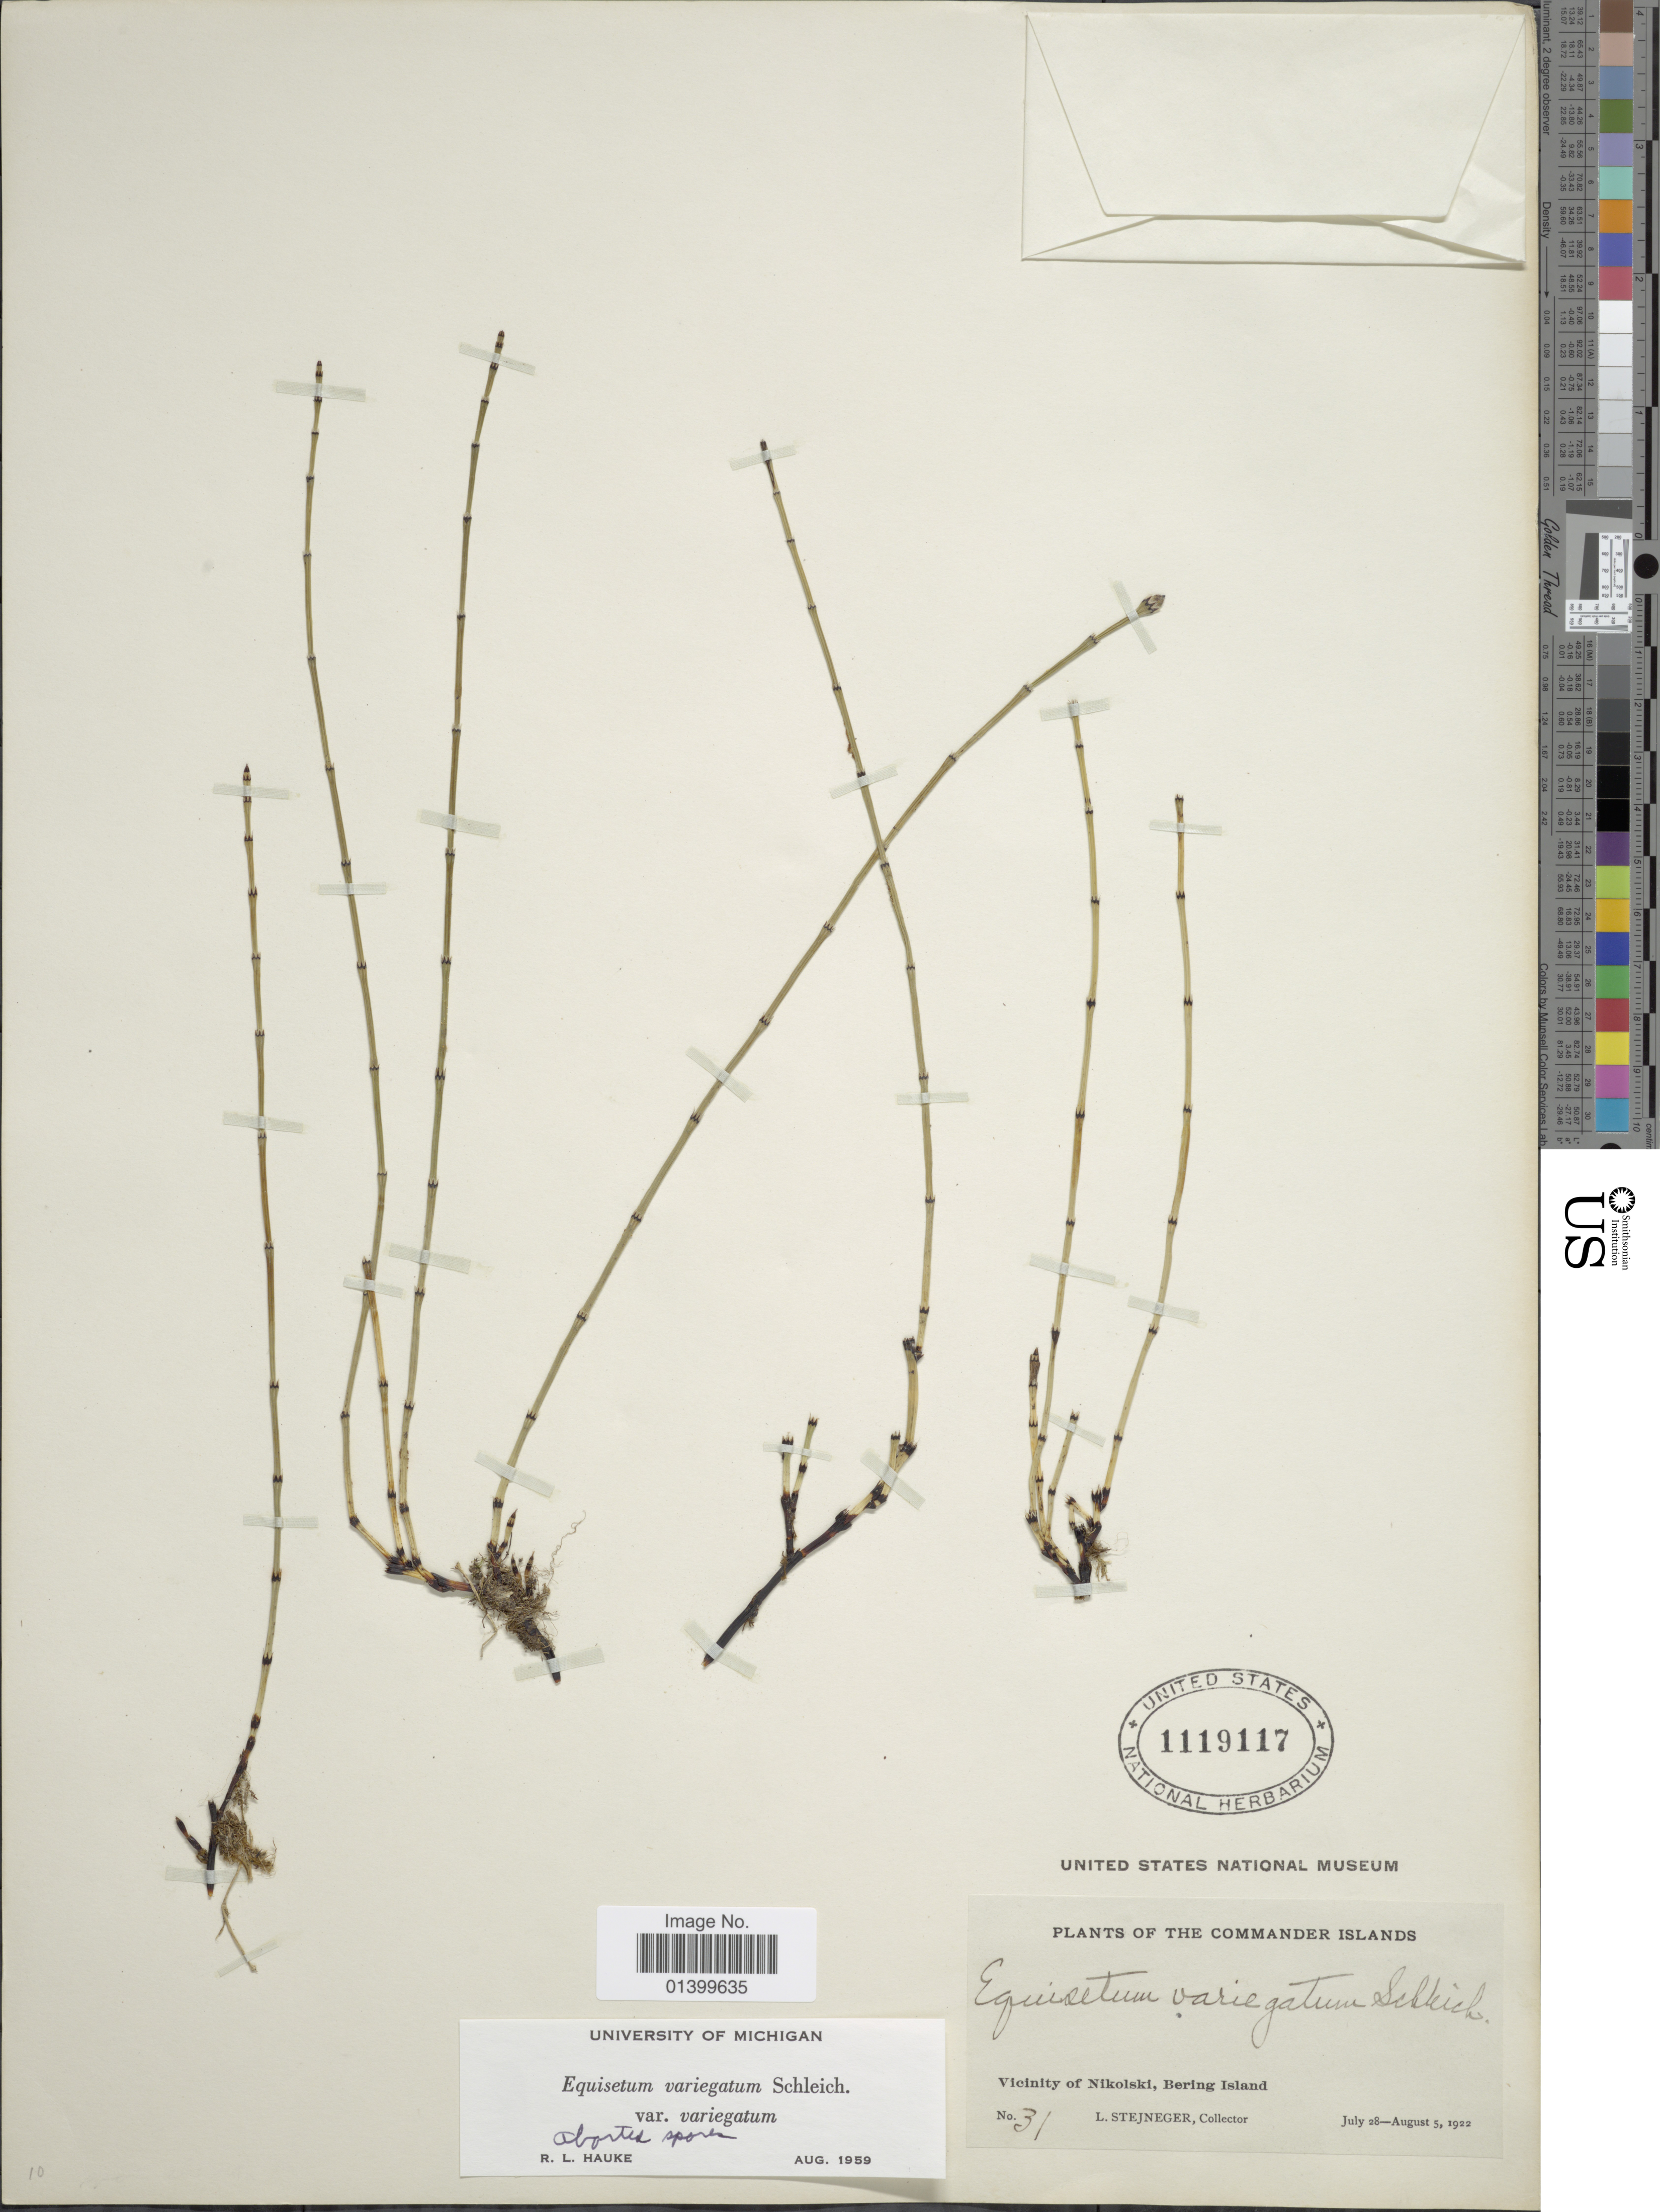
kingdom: Plantae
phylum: Tracheophyta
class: Polypodiopsida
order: Equisetales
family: Equisetaceae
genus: Equisetum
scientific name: Equisetum variegatum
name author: Schleich. ex F. Weber & D. Mohr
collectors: L. Stejneger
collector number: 31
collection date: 1922-07-28/1922-08-05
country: Russian Federation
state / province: Kamchatka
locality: Plants of the Commander Islands. Vicinity of Nikolski, Bering Island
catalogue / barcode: US 1119117